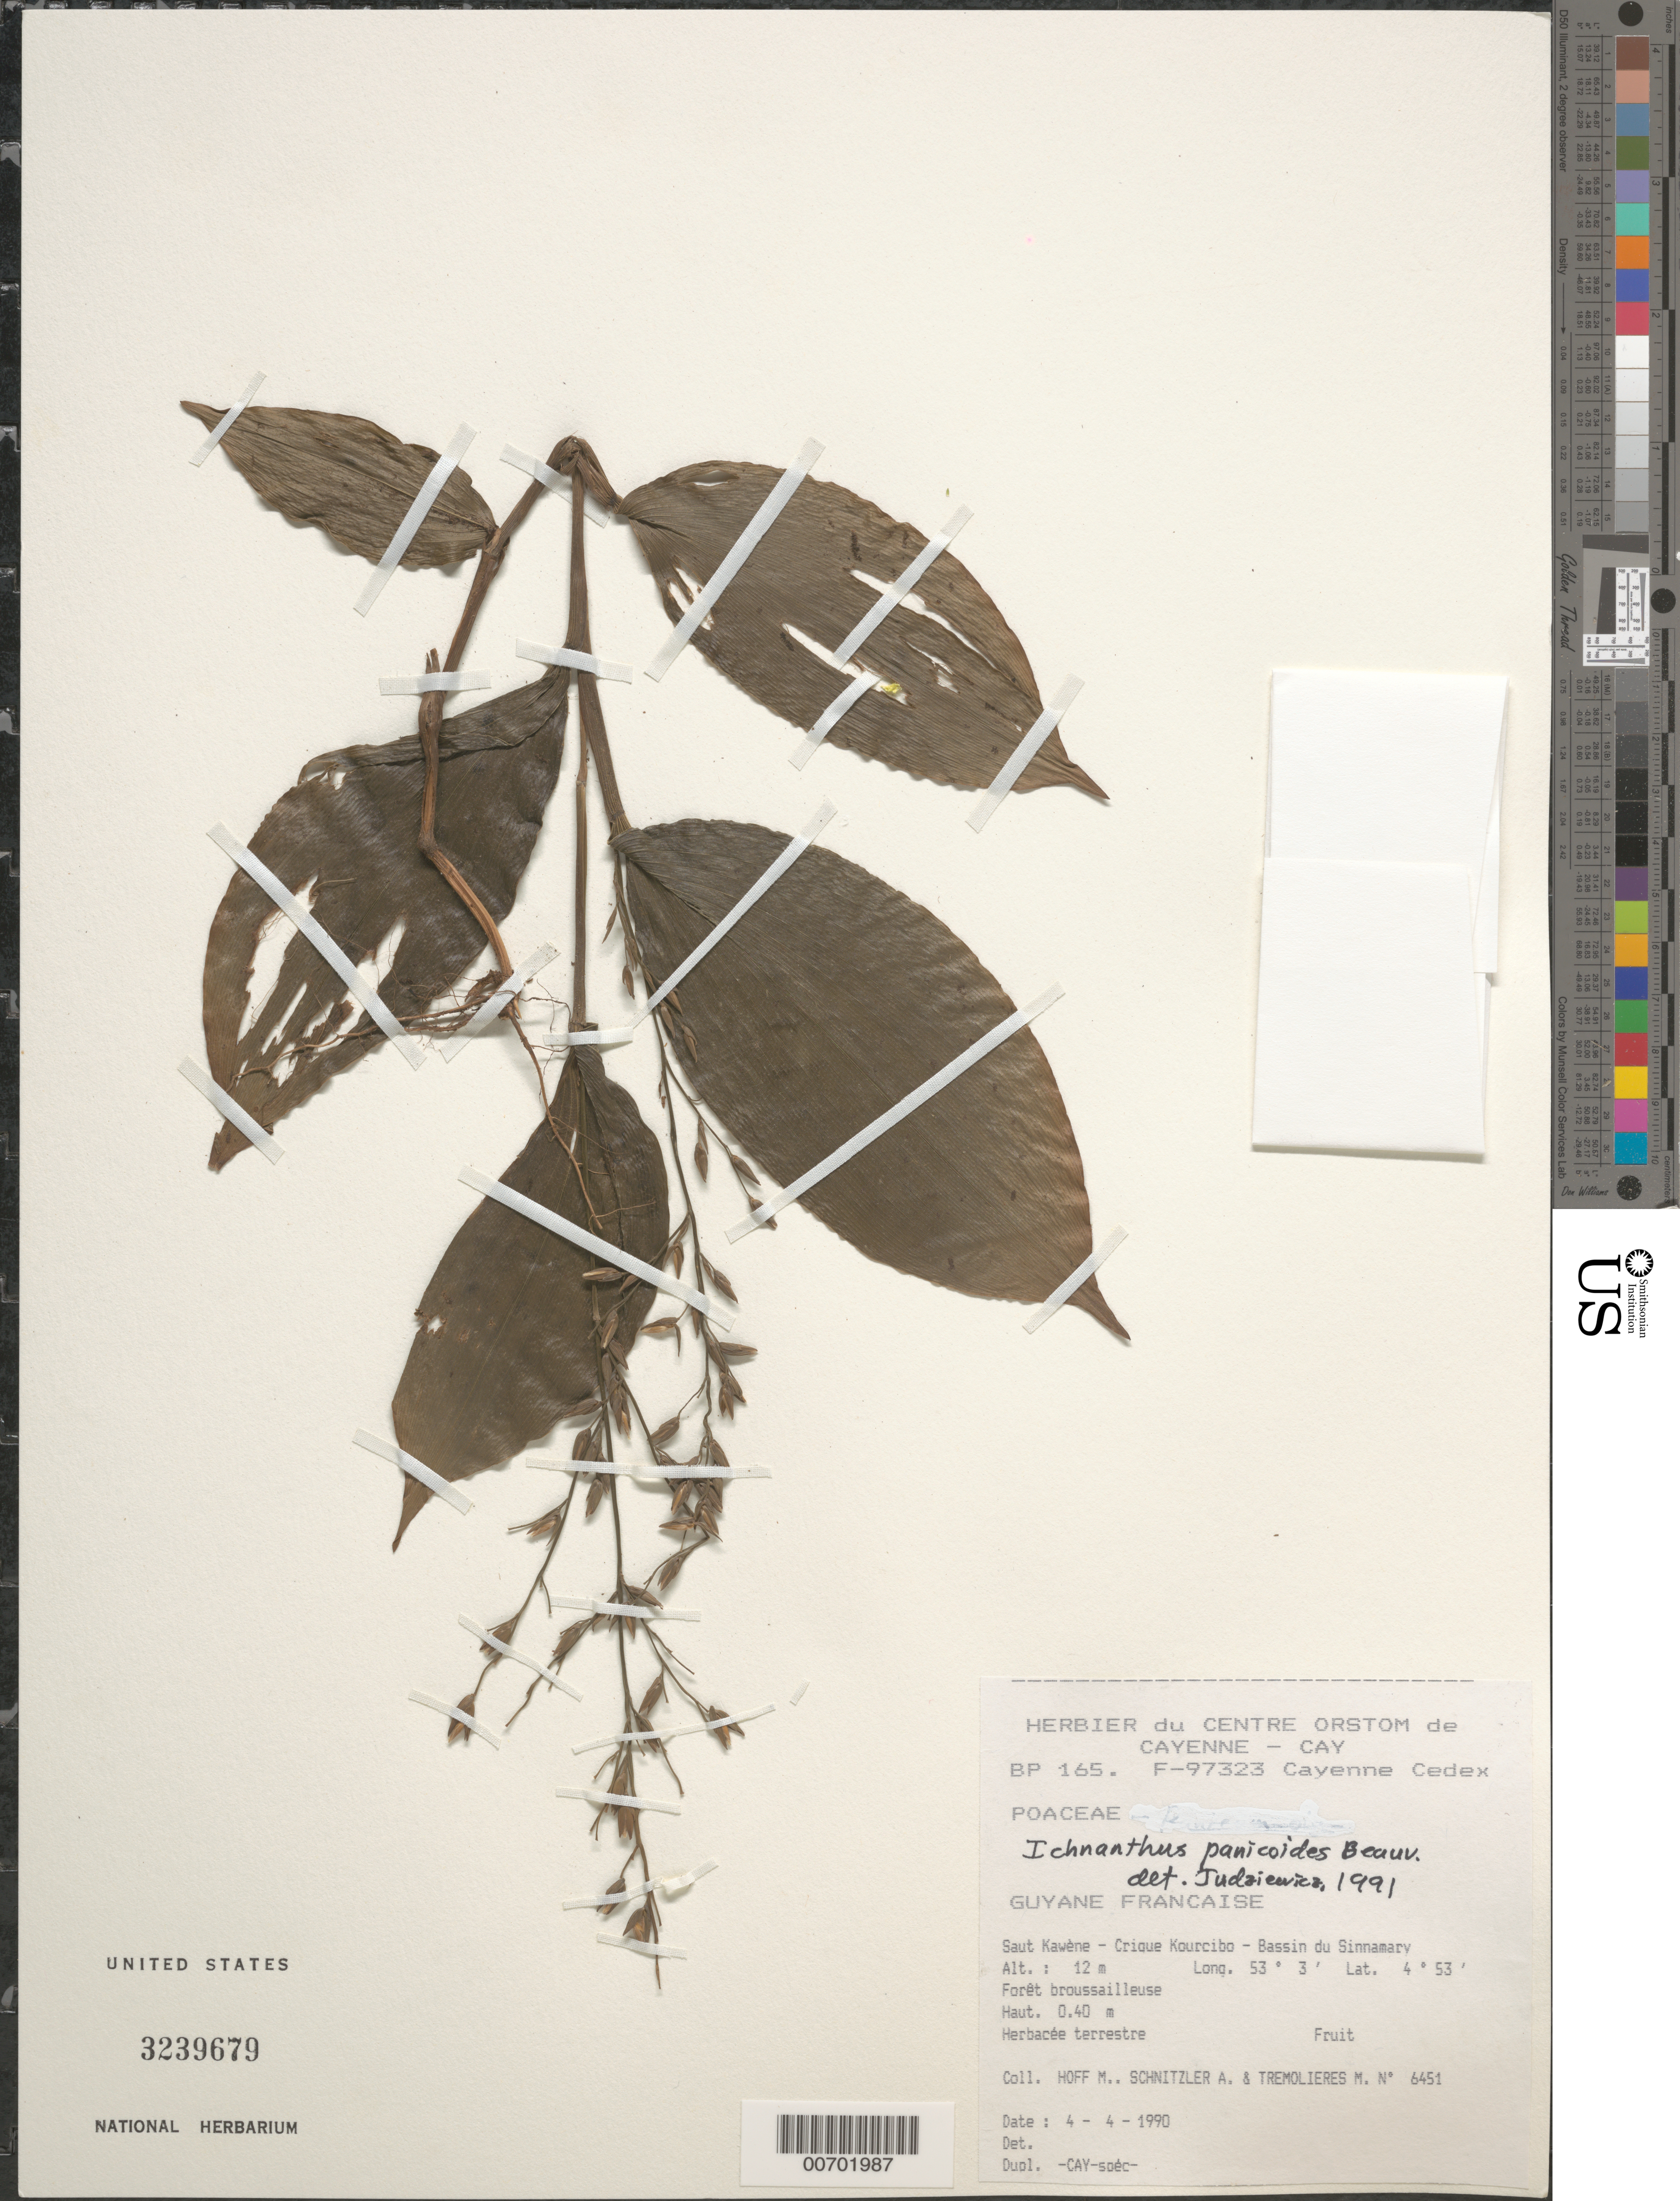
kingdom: Plantae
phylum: Tracheophyta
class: Liliopsida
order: Poales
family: Poaceae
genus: Ichnanthus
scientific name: Ichnanthus panicoides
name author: P. Beauv.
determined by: Judziewicz, E. J.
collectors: M. Hoff, A. Schnitzler & M. Tremolieres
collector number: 6451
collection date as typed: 4-Apr-90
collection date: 1990-04-04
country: French Guiana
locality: Saut Kawène, Crique Kourcibo, Bassin du Sinnamary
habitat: Forêt broussailleuse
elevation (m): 12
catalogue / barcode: US 3239679